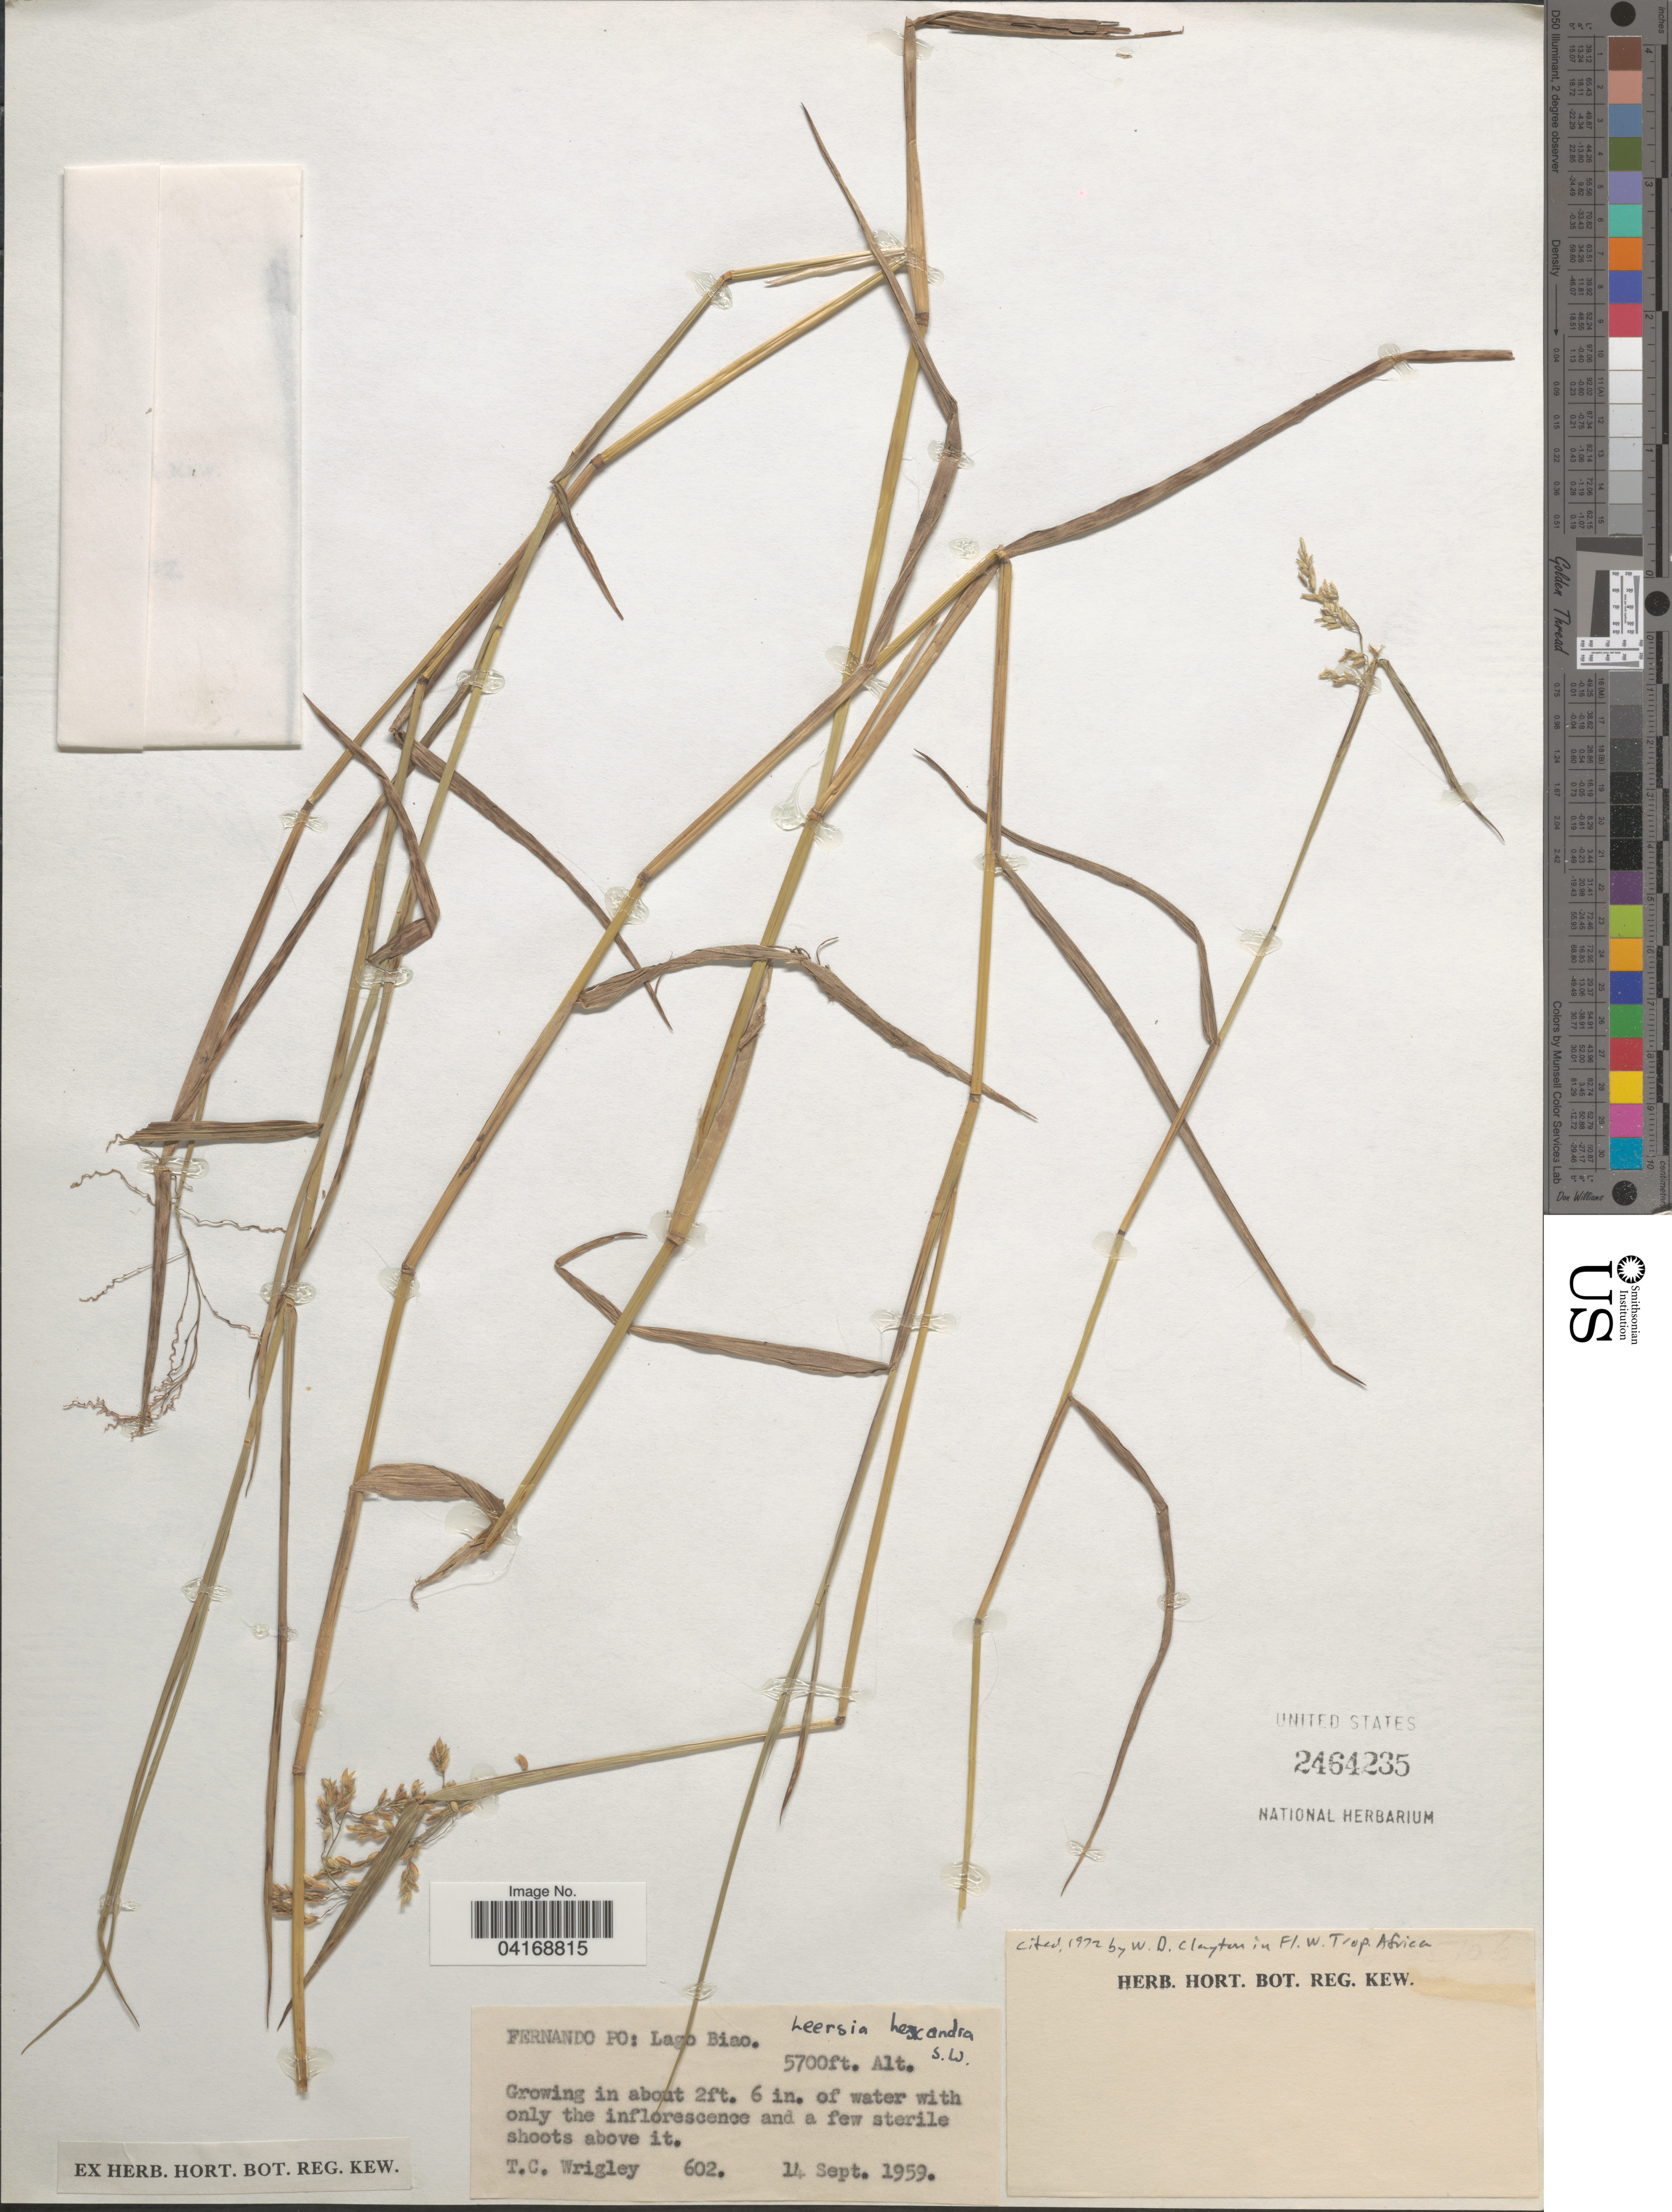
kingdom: Plantae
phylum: Tracheophyta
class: Liliopsida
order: Poales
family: Poaceae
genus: Leersia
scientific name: Leersia hexandra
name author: Sw.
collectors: T. Wrigley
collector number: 602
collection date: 1959-09-14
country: Equatorial Guinea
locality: Fernando Po: Lago Biao.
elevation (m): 1737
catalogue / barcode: US 2464235